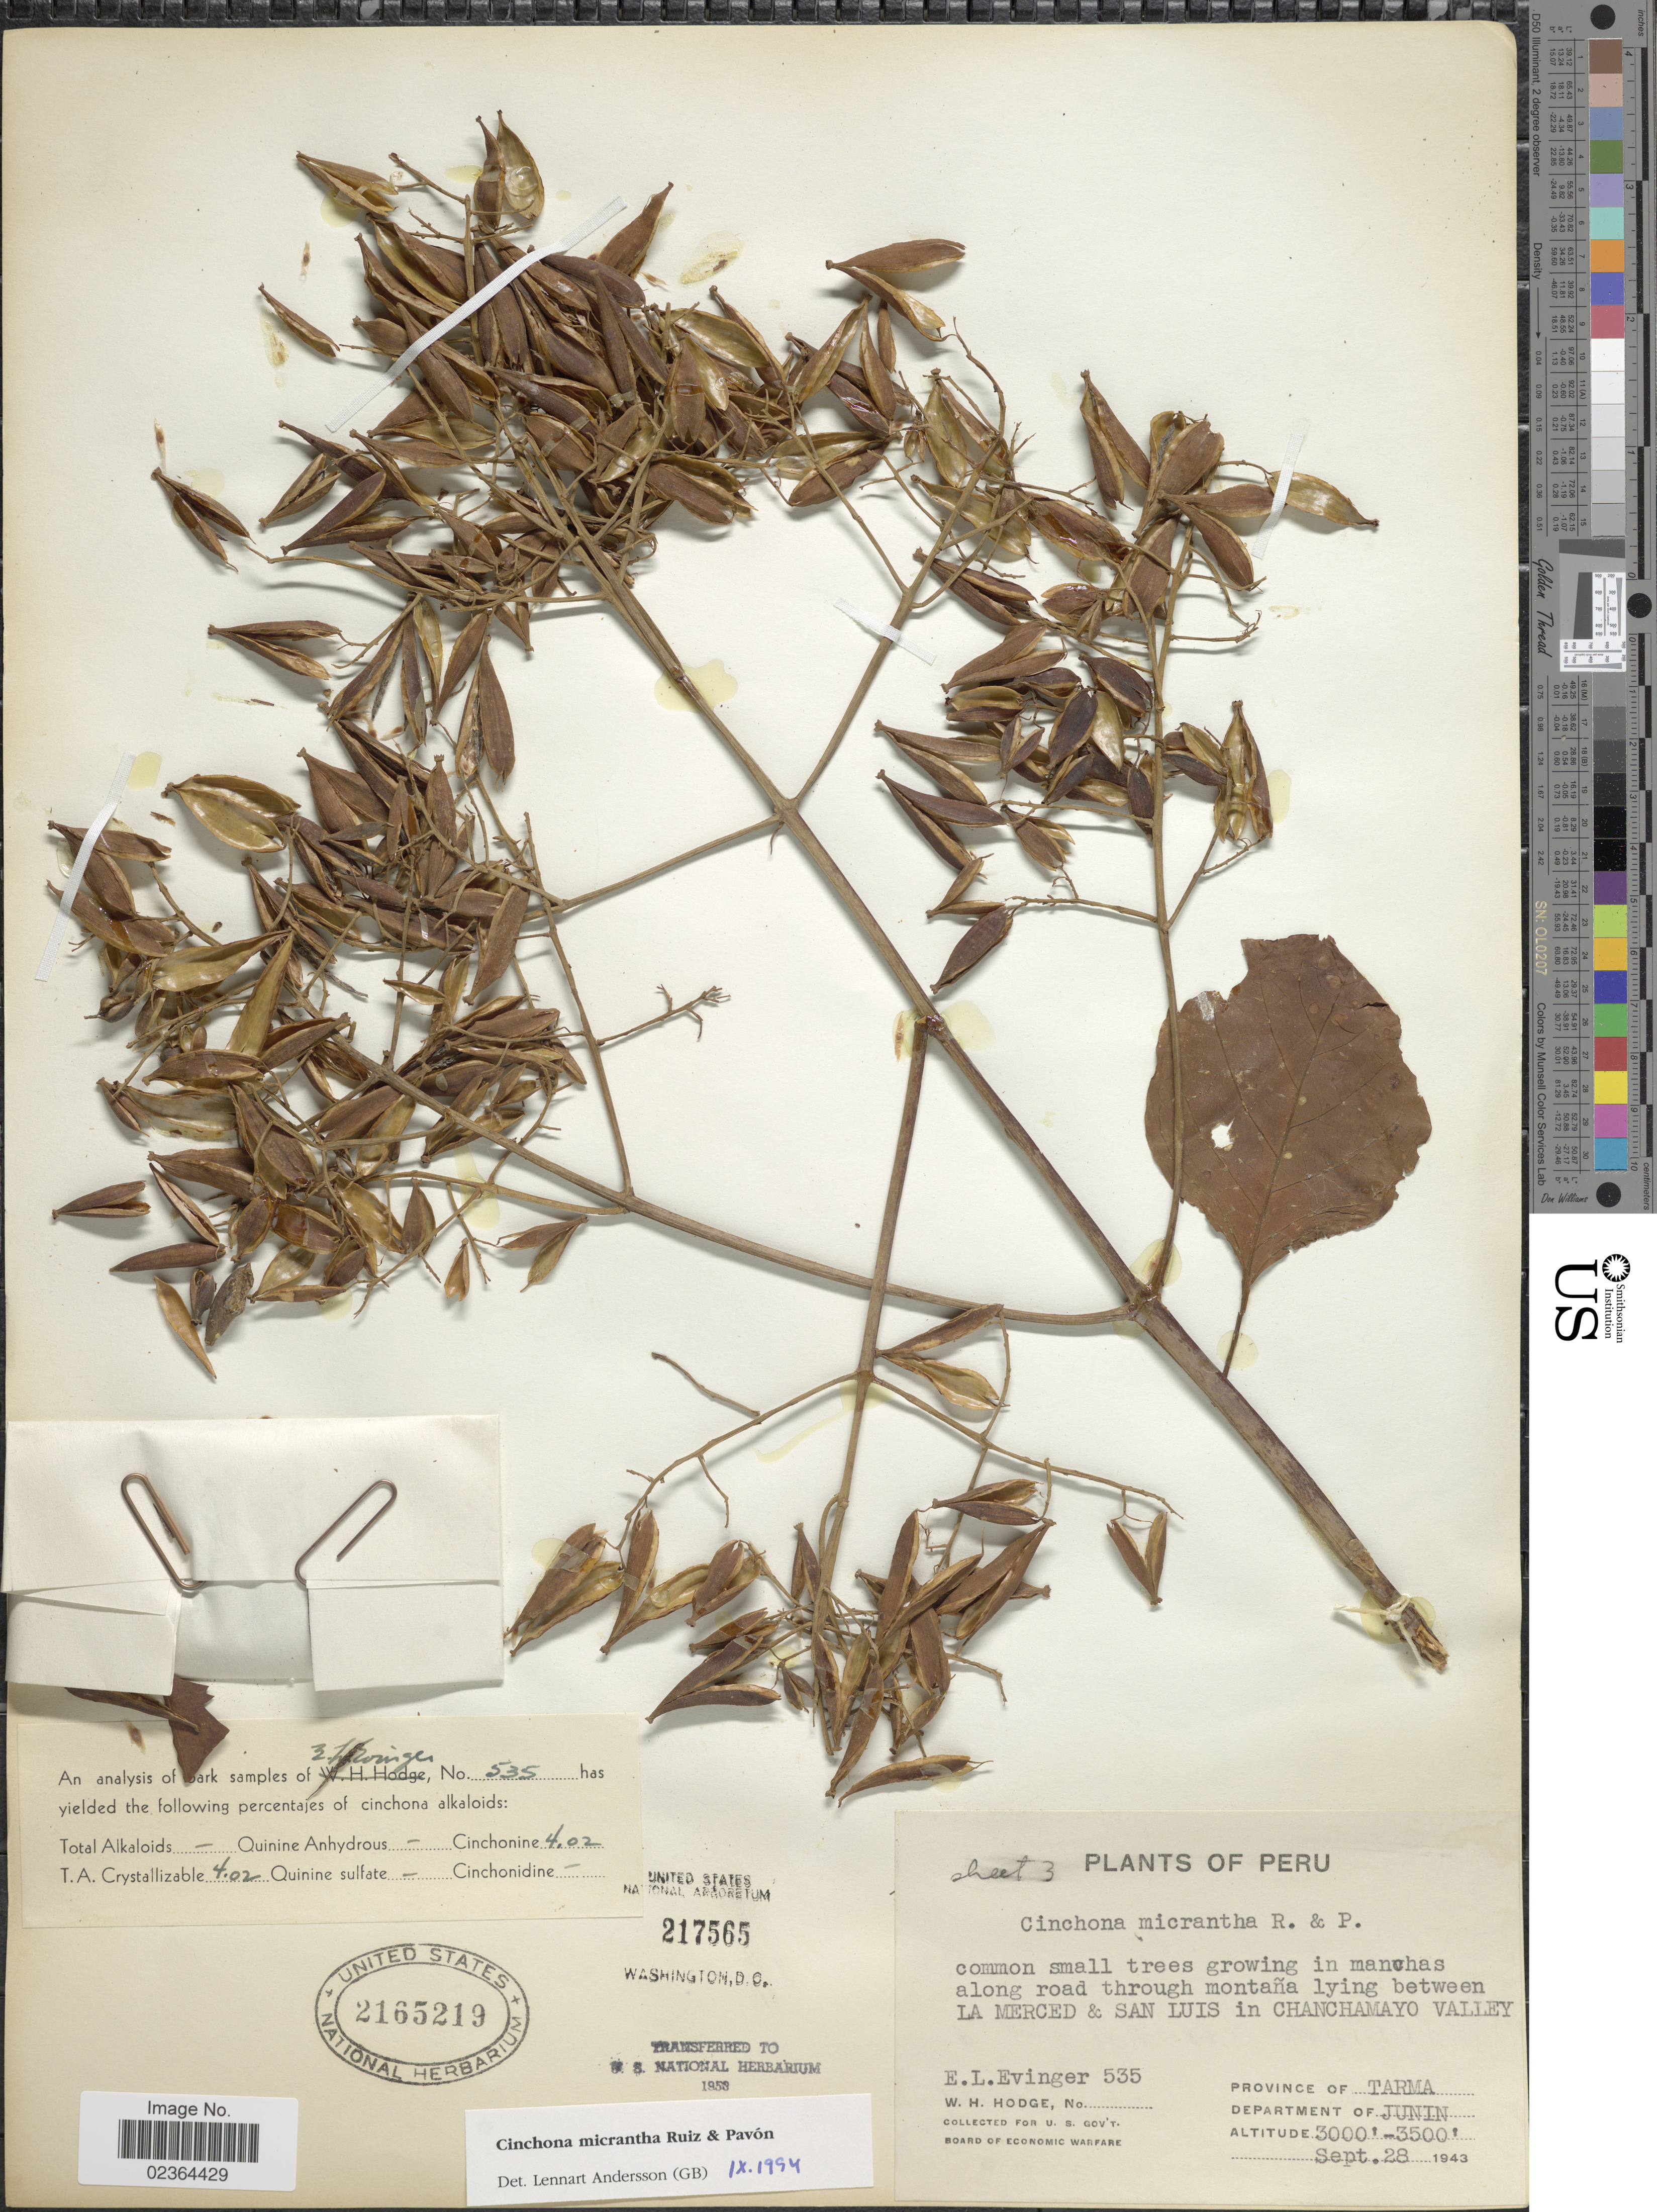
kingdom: Plantae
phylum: Tracheophyta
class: Magnoliopsida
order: Gentianales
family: Rubiaceae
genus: Cinchona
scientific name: Cinchona micrantha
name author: Ruiz & Pav.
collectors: E. Evinger & W. Hodge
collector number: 535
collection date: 1943-09-28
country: Peru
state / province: Junín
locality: Along road through montana lying between La Merced & San Luis in Chanchamayo Valley, Province of Tarma, Department of Junin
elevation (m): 914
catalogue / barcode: US 2165219